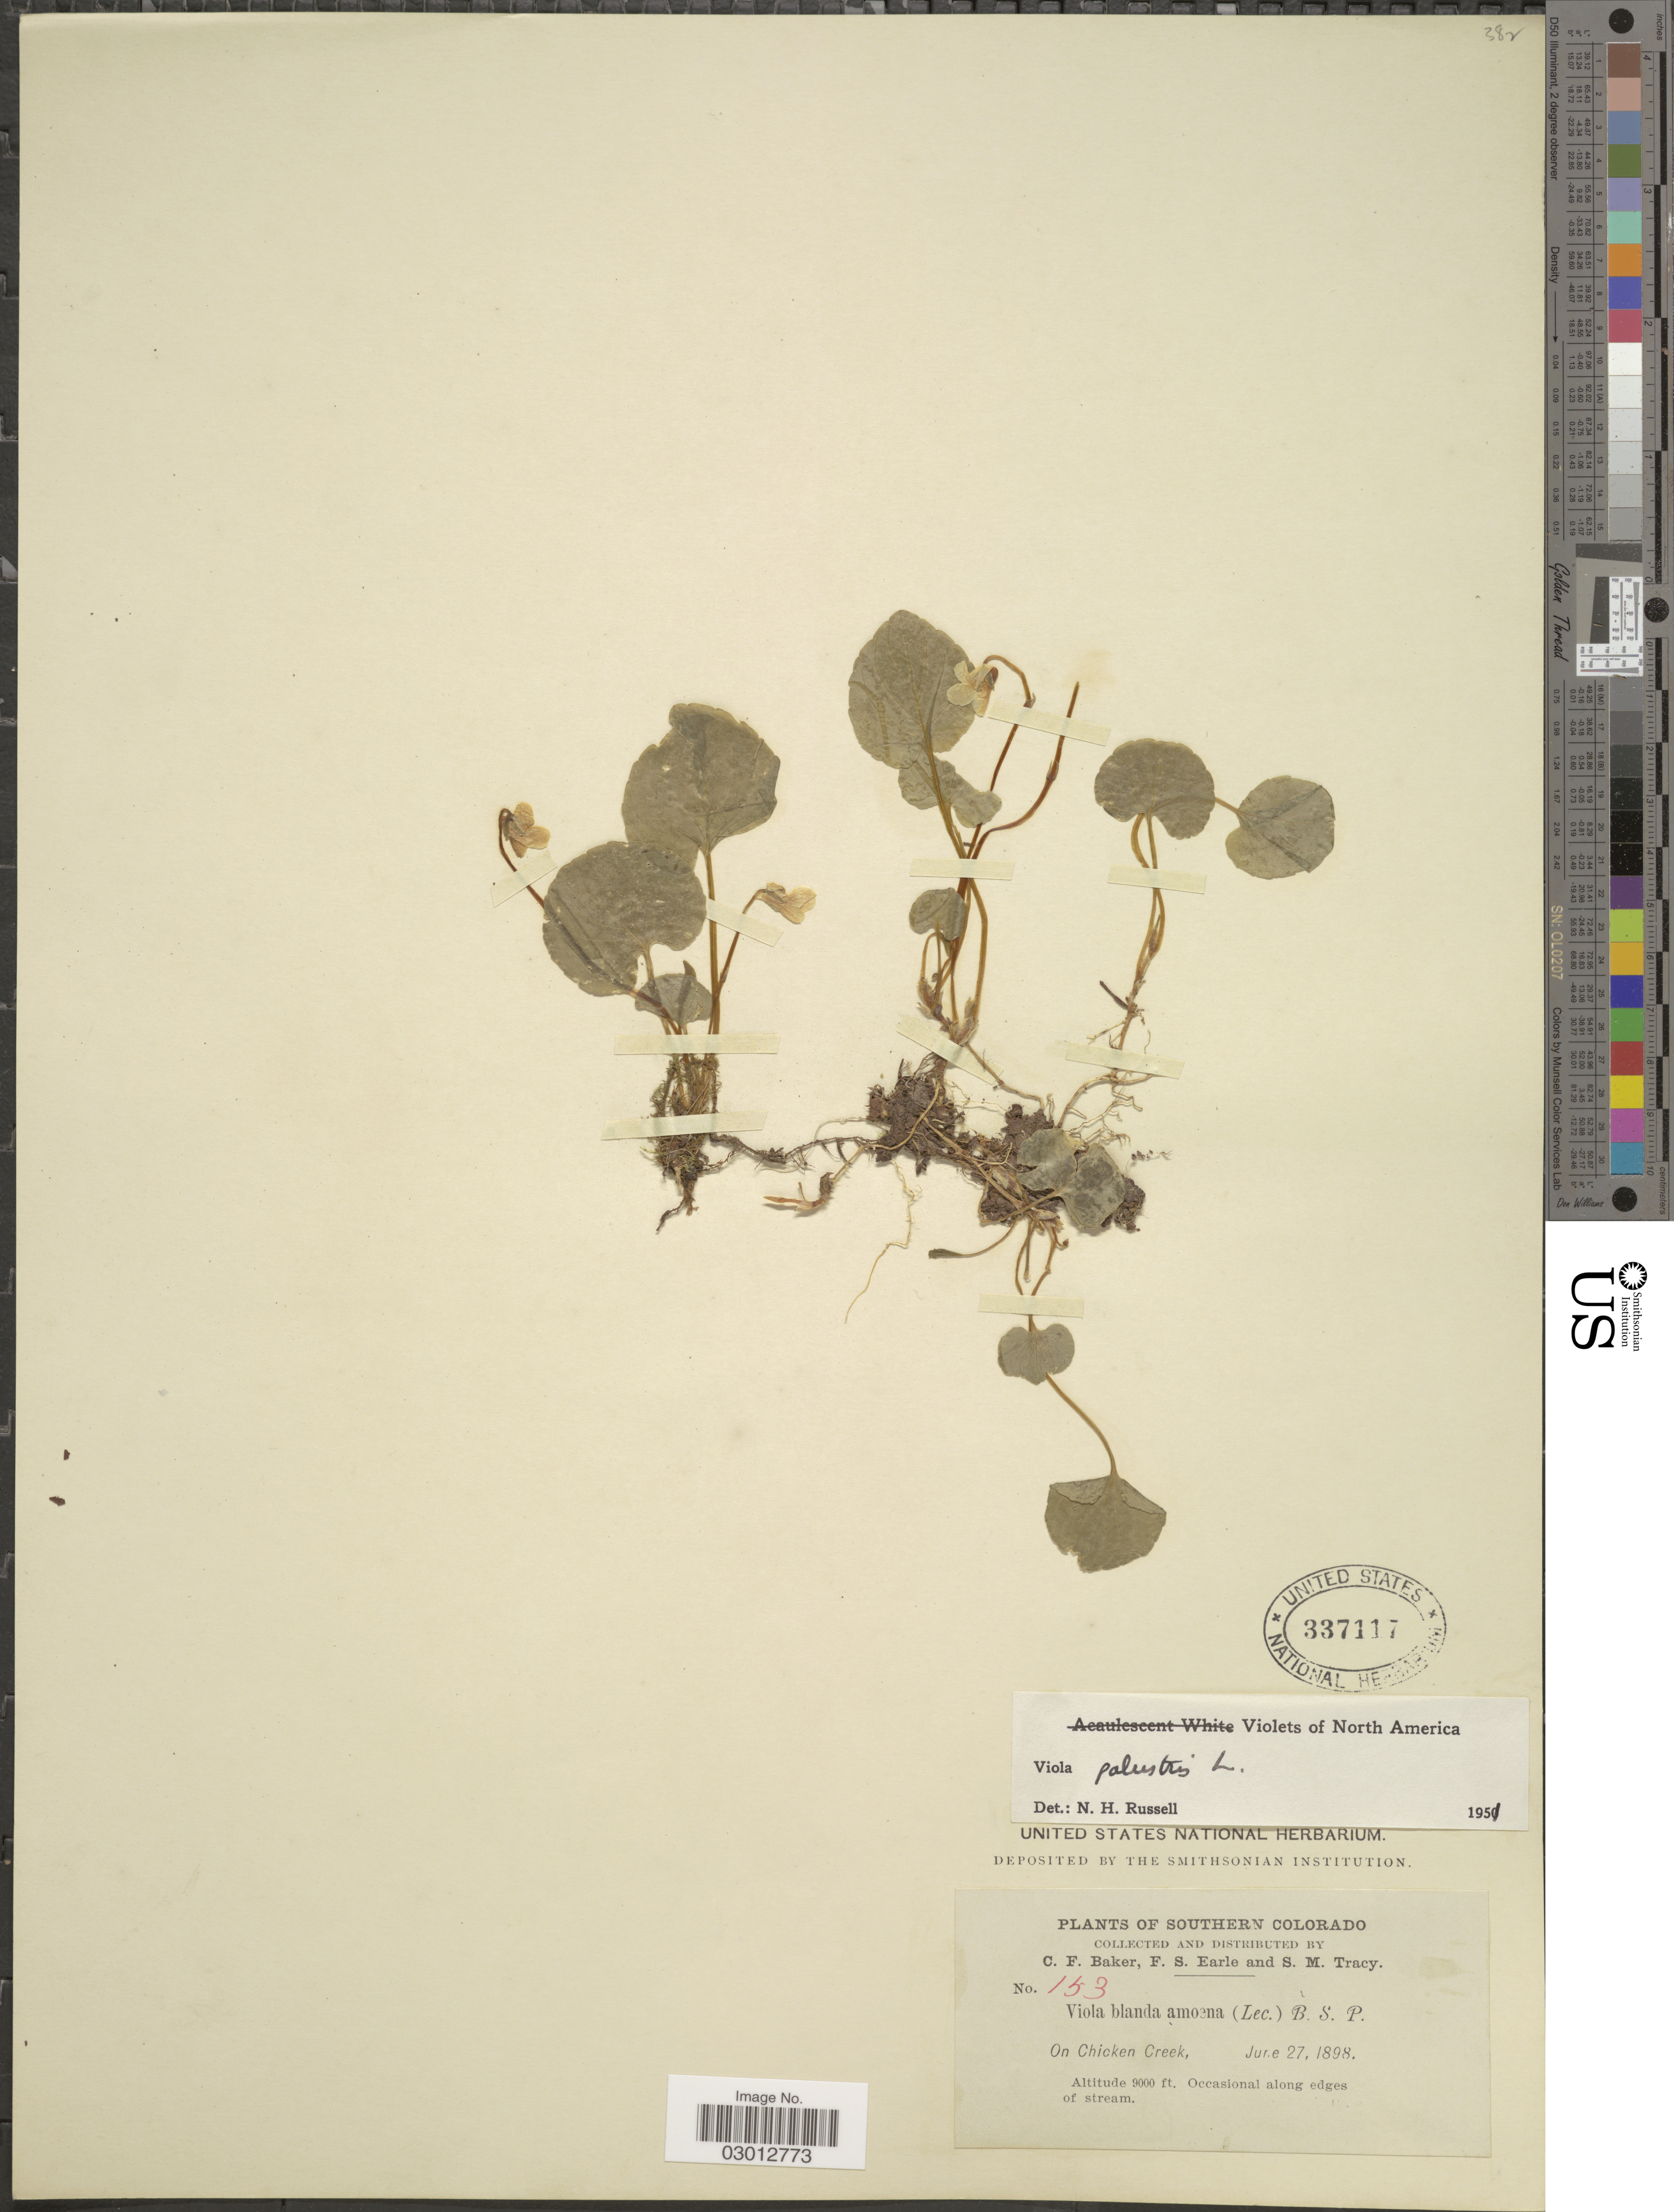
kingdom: Plantae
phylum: Tracheophyta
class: Magnoliopsida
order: Malpighiales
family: Violaceae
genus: Viola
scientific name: Viola palustris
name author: L.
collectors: C. F. Baker, F. S. Earle & S. M. Tracy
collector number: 153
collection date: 1898-06-27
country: United States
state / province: Colorado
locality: Southern Colorado. On Chicken Creek.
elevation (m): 2743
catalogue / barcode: US 337117